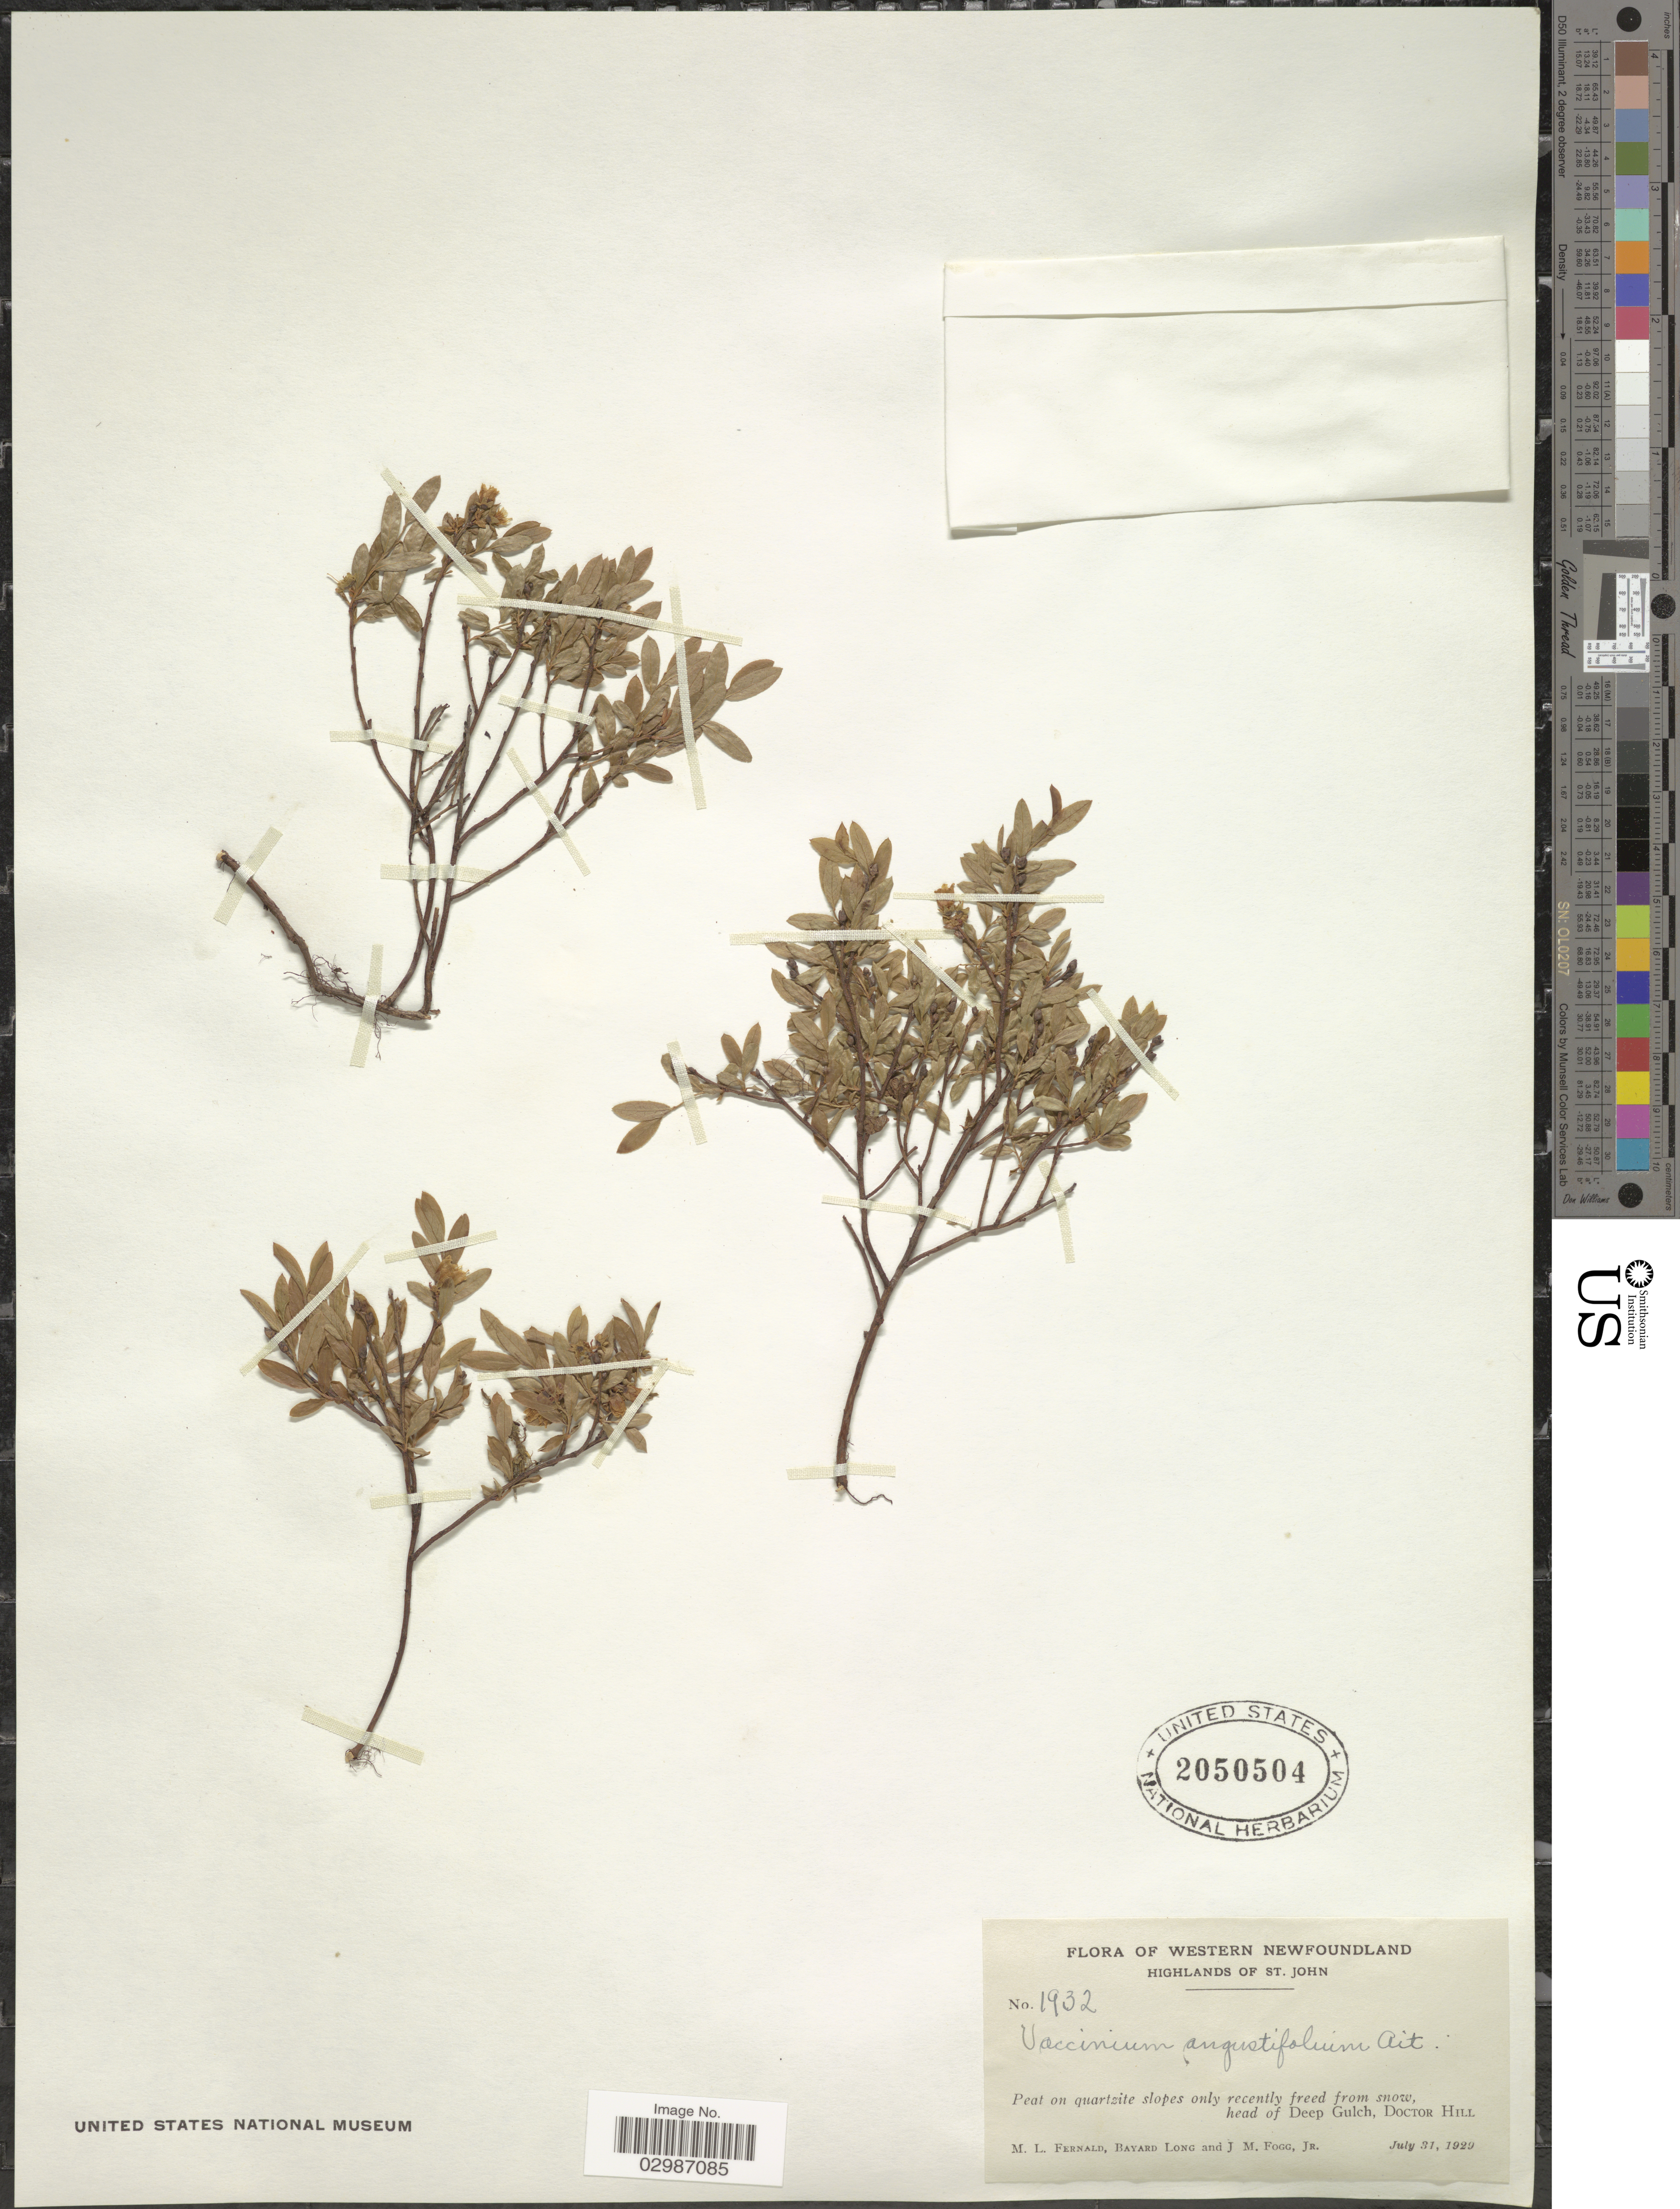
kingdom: Plantae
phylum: Tracheophyta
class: Magnoliopsida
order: Ericales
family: Ericaceae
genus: Vaccinium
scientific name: Vaccinium angustifolium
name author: Aiton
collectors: M. L. Fernald, B. Long & J. Fogg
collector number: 1932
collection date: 1929-07-31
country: Canada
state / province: Newfoundland and Labrador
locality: Western Newfoundland. Highlands of St. John. Peat on quartzite slopes only recently freed from snow, head of Deep Gulch, Doctor Hill.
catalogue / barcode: US 2050504